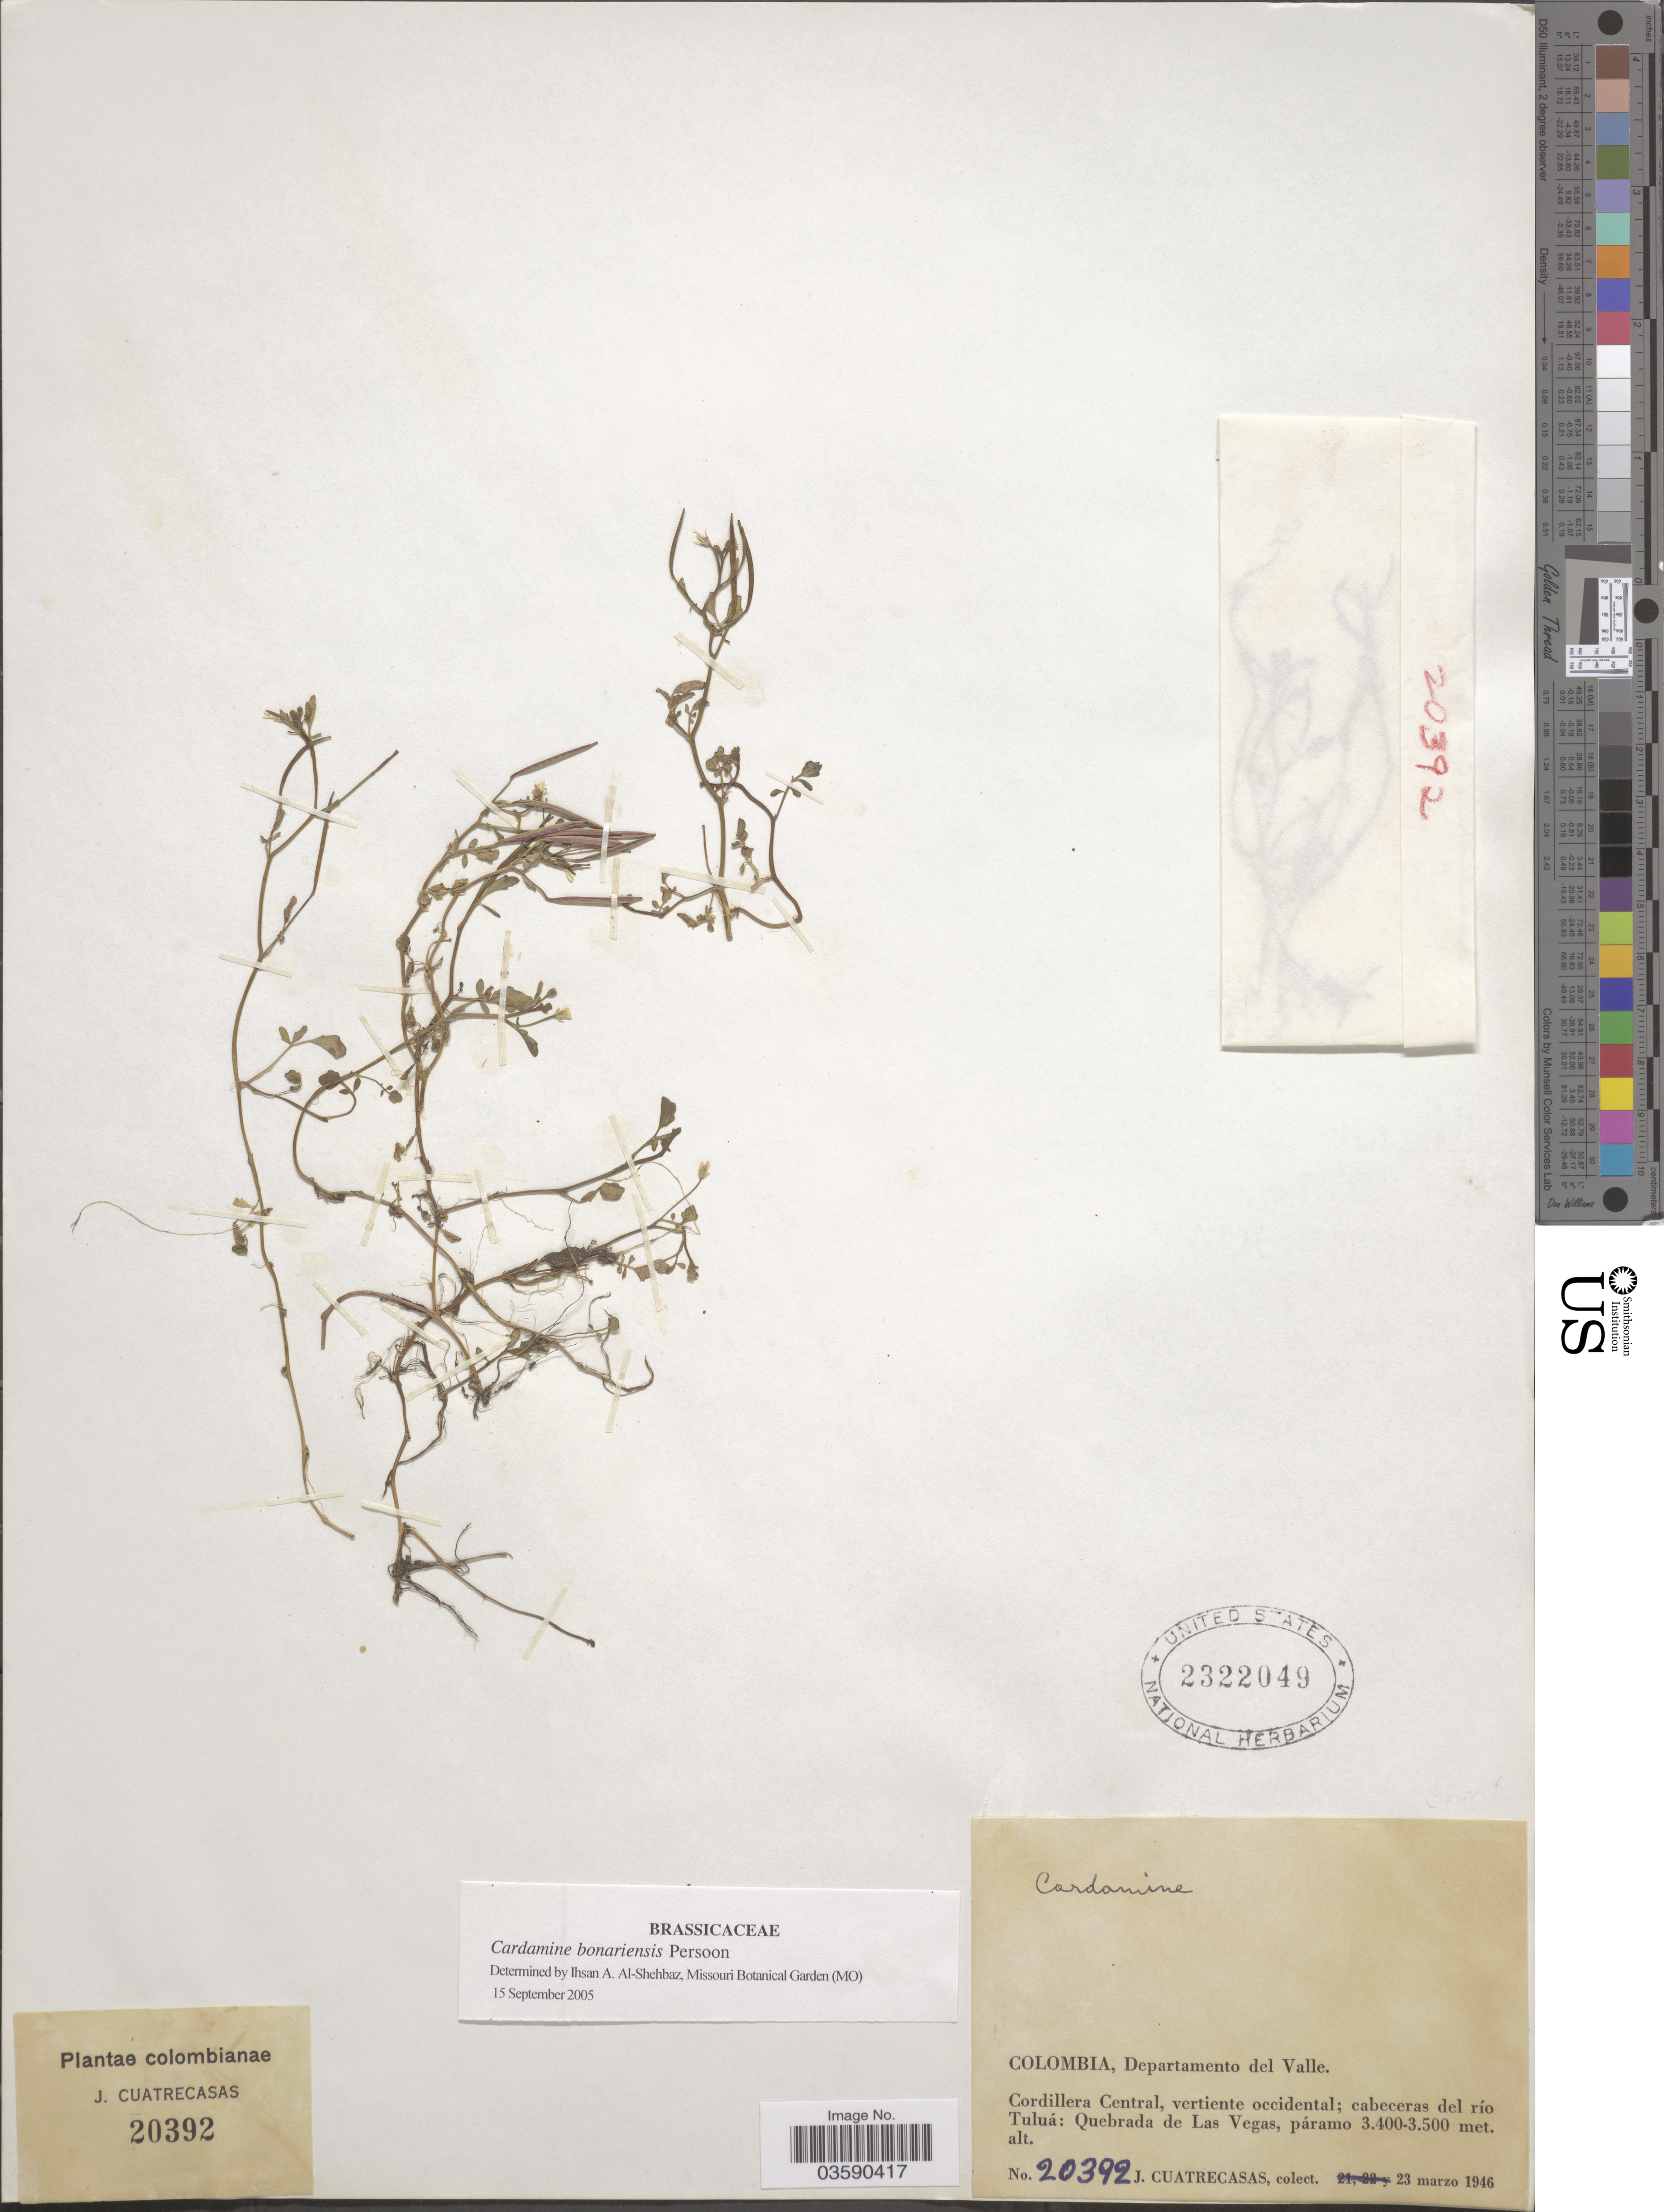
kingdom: Plantae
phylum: Tracheophyta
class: Magnoliopsida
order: Brassicales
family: Brassicaceae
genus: Cardamine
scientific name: Cardamine bonariensis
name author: Pers.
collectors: J. Cuatrecasas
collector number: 20392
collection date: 1946-03-23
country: Colombia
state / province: Valle del Cauca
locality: Departamento del Valle. Cordillera Central, vertiente occindental; cabeceras del río Tuluá: Quebrada de Las Vegas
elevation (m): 3400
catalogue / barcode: US 2322049